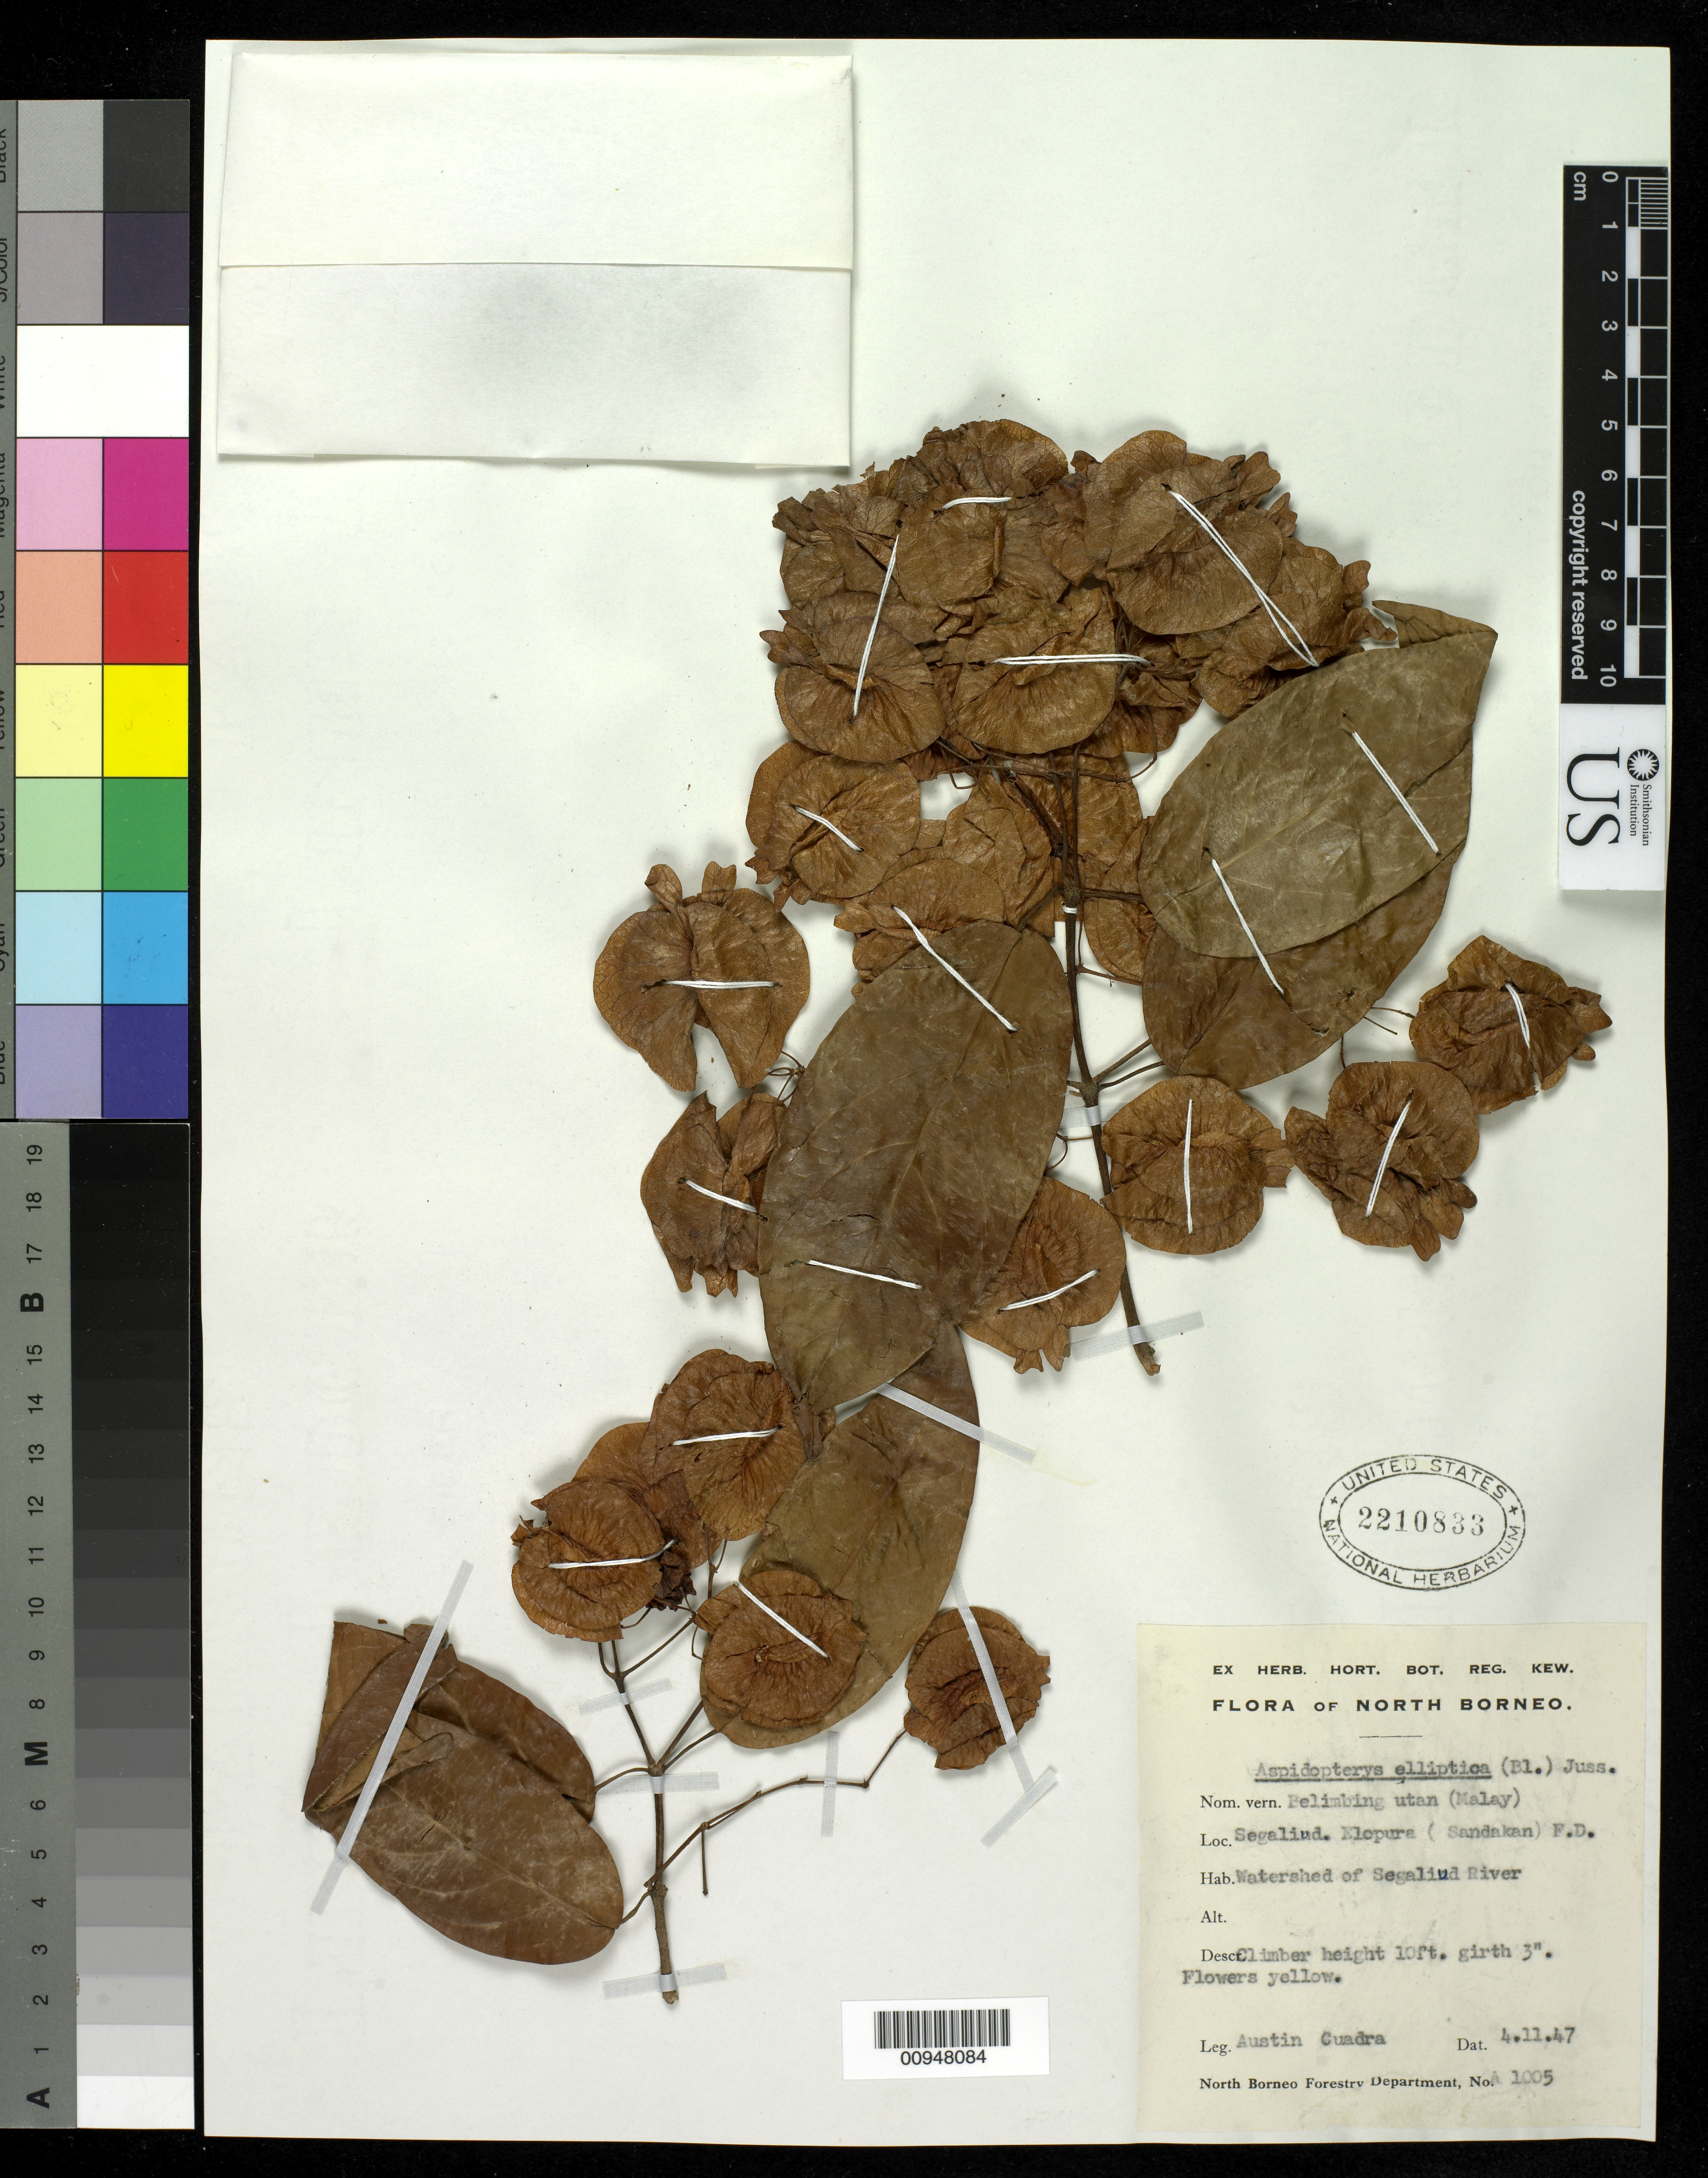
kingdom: Plantae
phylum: Tracheophyta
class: Magnoliopsida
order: Malpighiales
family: Malpighiaceae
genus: Aspidopterys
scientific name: Aspidopterys sp.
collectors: A. Cuadra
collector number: A 1005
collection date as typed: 11 Apr 1947 to 04 Nov 1947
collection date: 1947-04-11/1947-11-04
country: Malaysia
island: Borneo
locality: Segaliud, Elopura (Sandakan) F. D.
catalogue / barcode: US 2210833